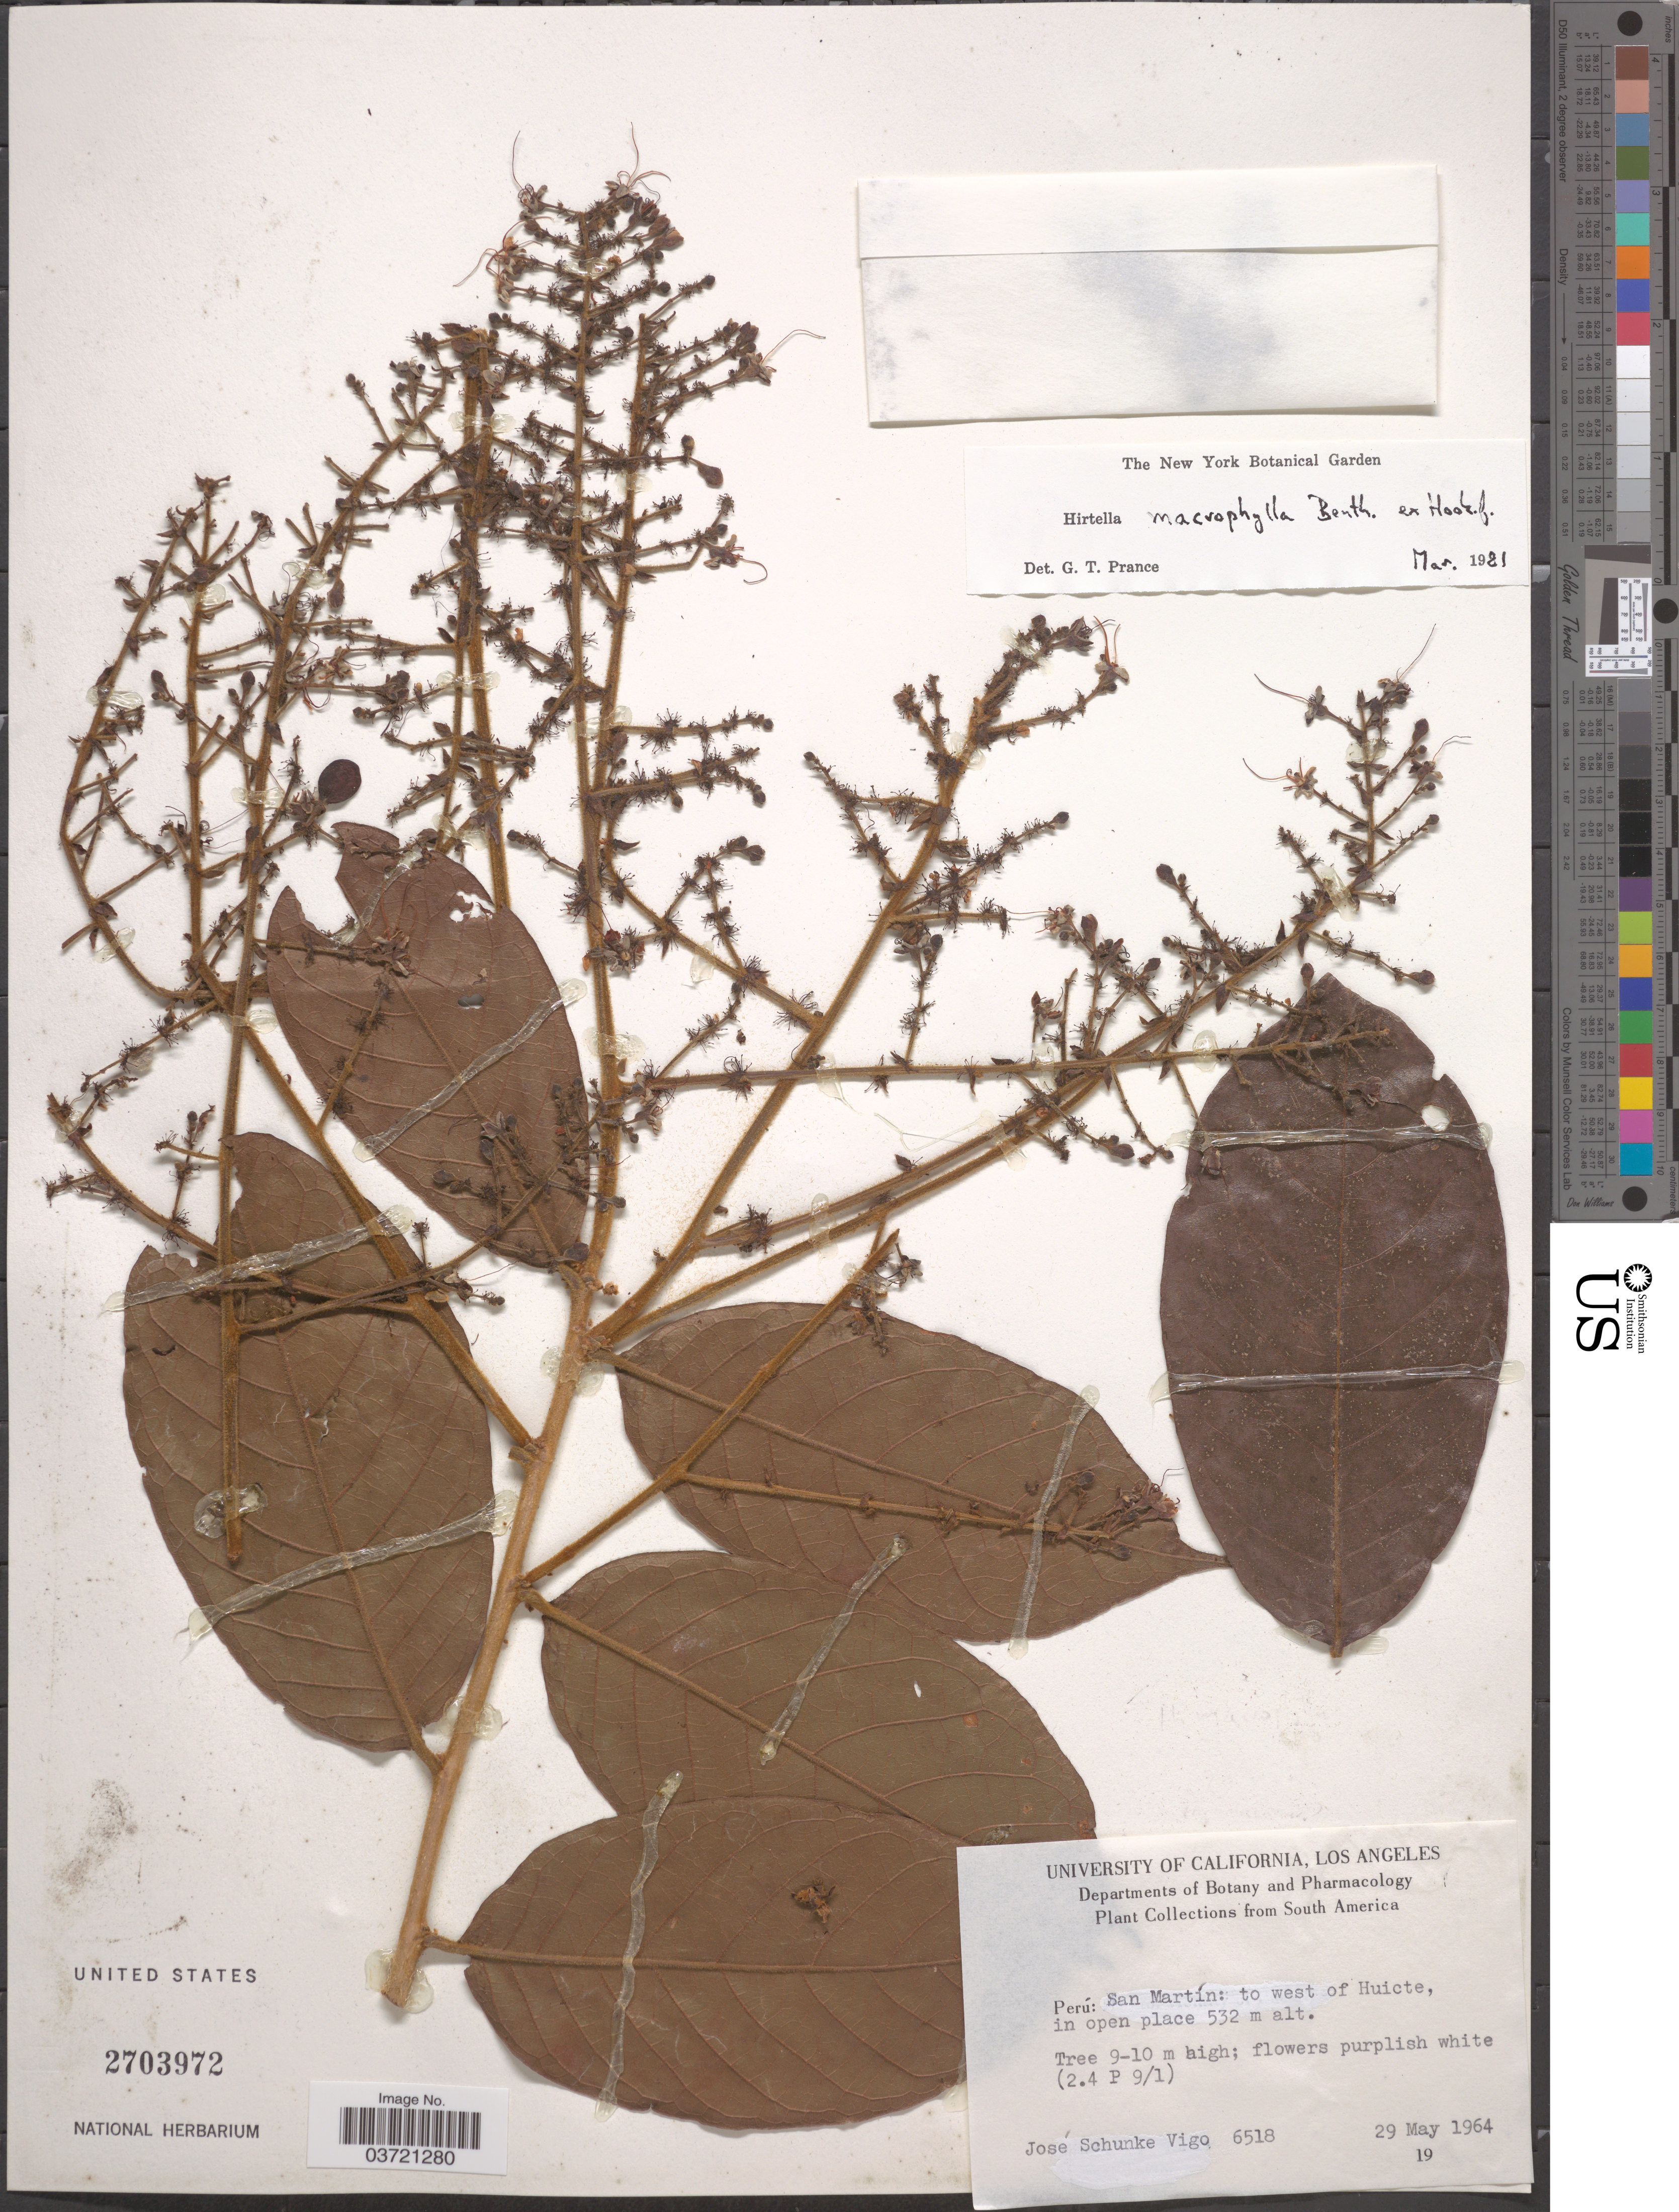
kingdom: Plantae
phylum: Tracheophyta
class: Magnoliopsida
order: Malpighiales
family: Chrysobalanaceae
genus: Hirtella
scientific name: Hirtella macrophylla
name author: Benth. ex Hook. f.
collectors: J. Schunke Vigo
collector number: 6518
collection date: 1964-05-29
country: Peru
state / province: San Martín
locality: To west of Huicte, in open place.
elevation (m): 532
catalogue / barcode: US 2703972